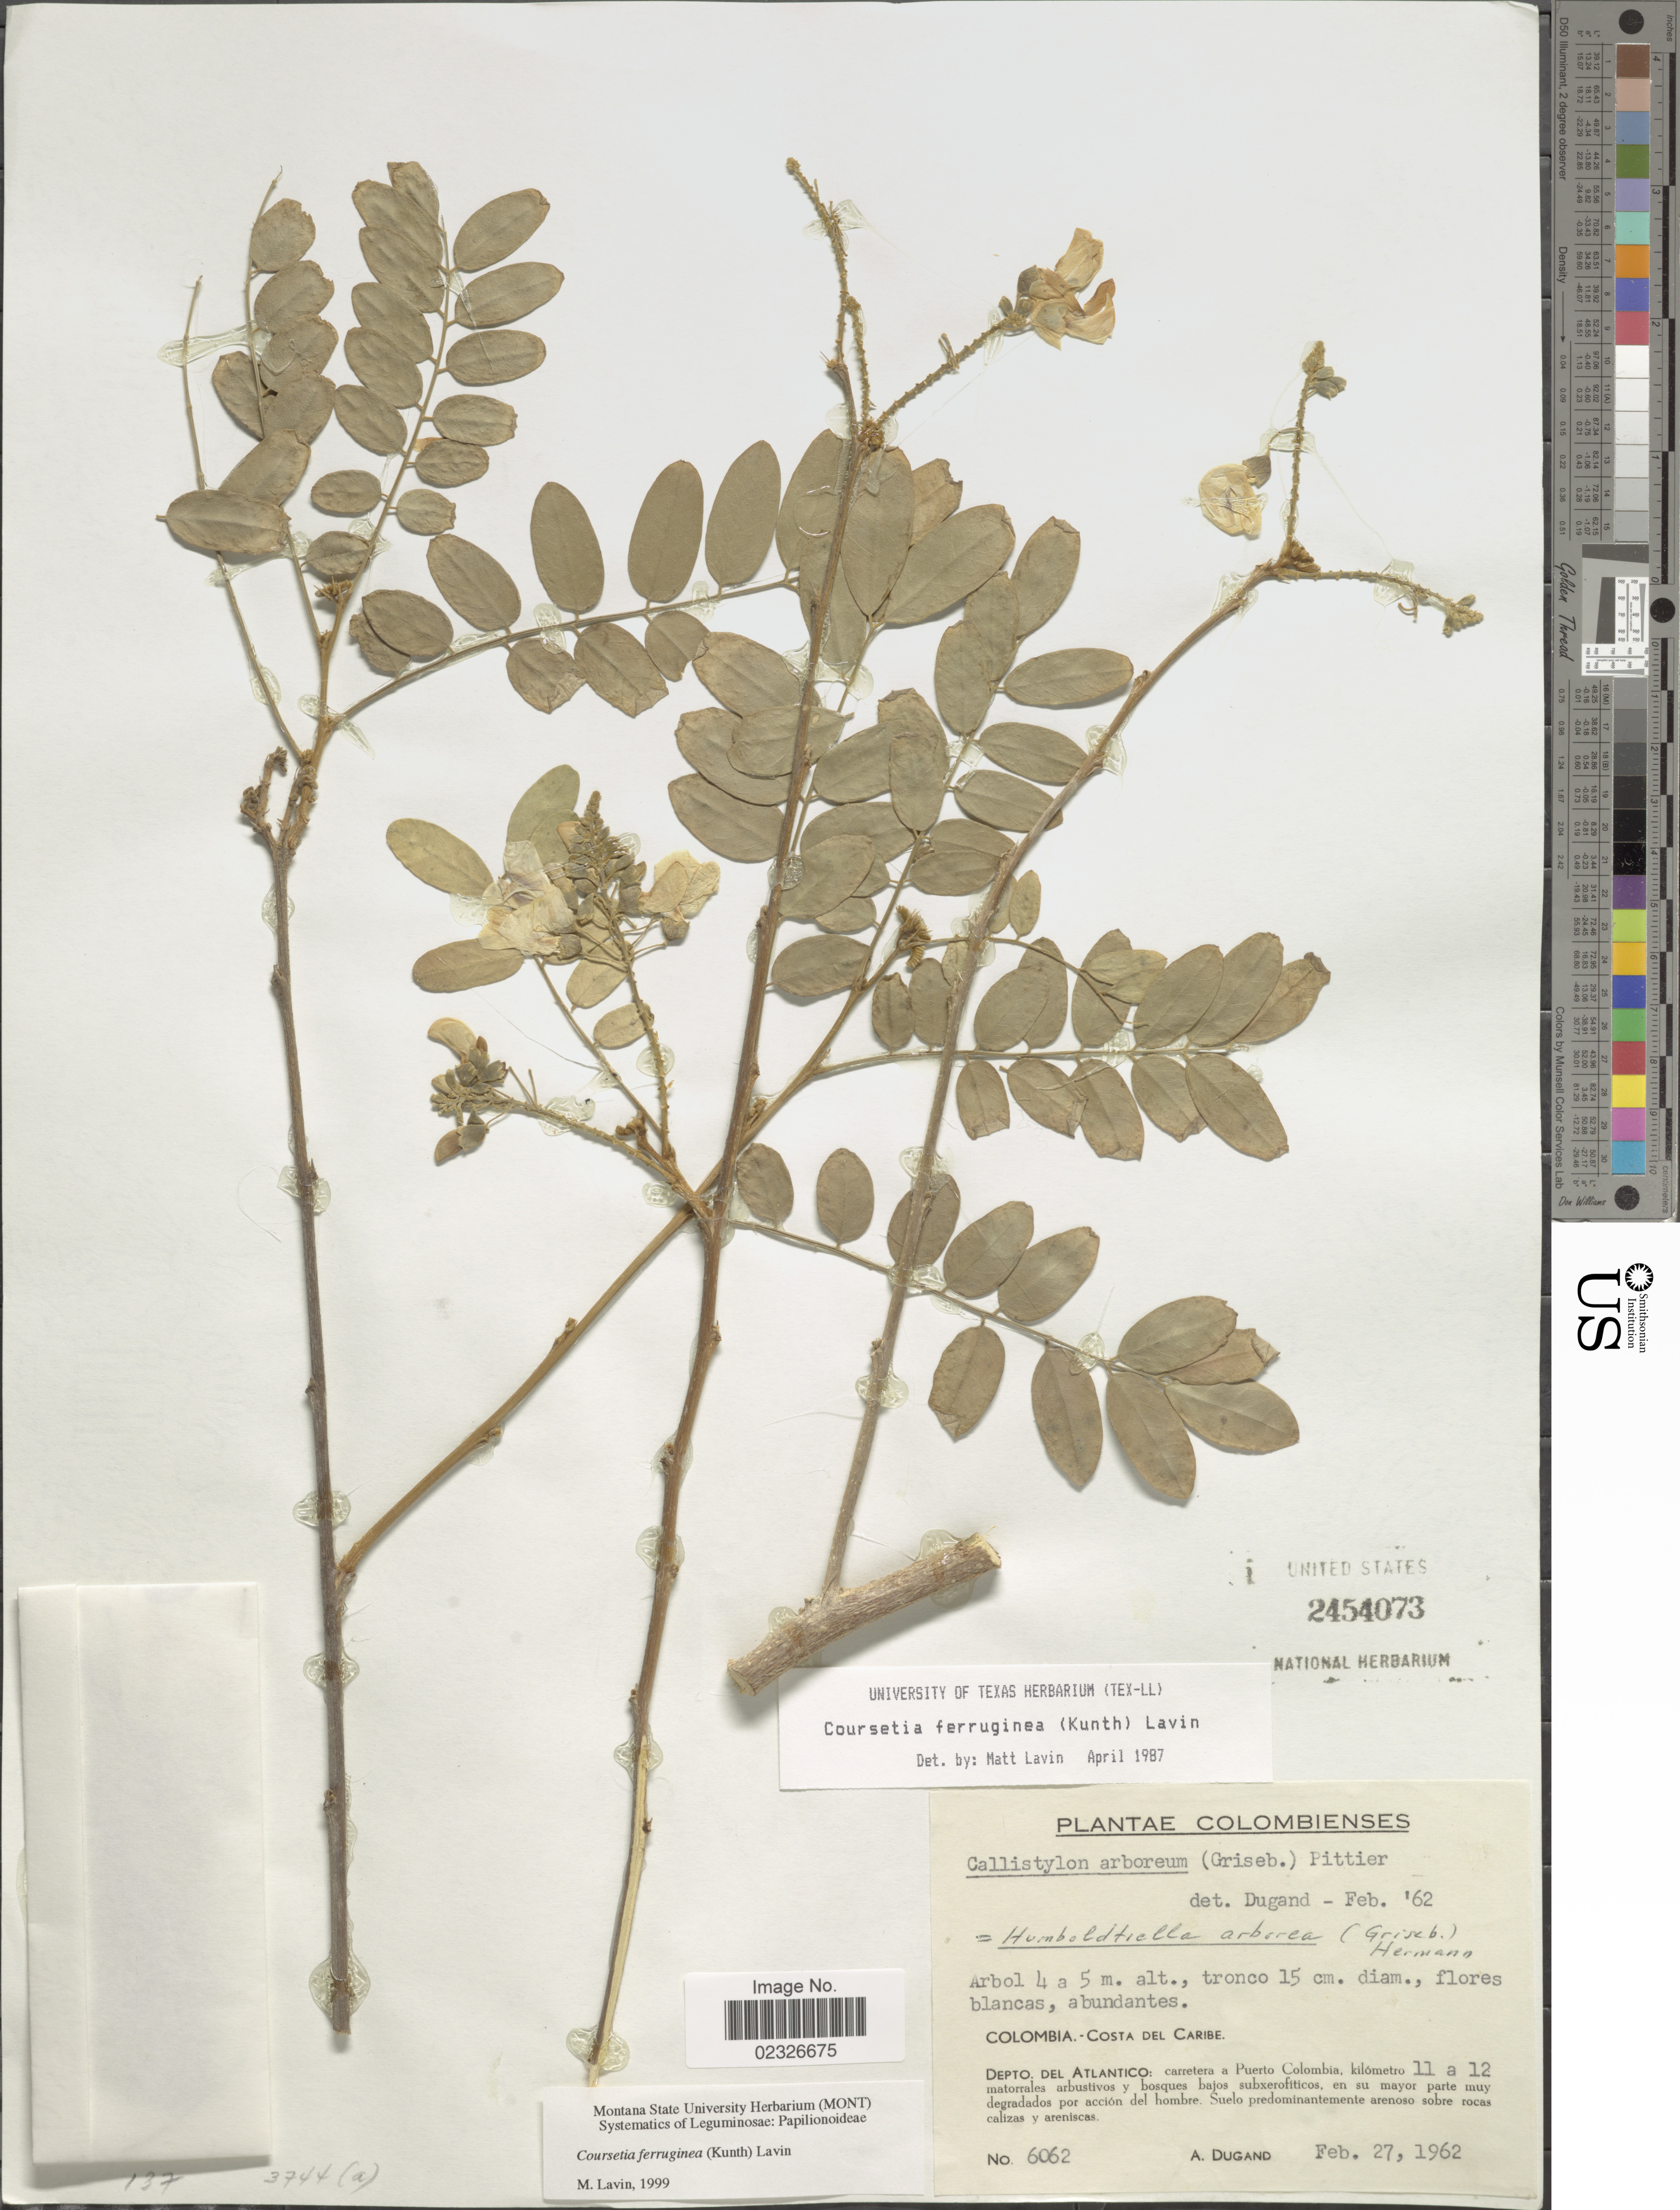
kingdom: Plantae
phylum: Tracheophyta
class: Magnoliopsida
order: Fabales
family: Fabaceae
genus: Coursetia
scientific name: Coursetia ferruginea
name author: (Kunth) Lavin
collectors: A. Dugand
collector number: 6062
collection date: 1962-02-27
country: Colombia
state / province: Atlántico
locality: Depto. del AtlanticoP: carretera a Puerto Colombia, kilómetro 11 a 12 matorrales arbustivos y bosques bajos subxerofiticos, en su mayor parte muy degradados por acción del hombre.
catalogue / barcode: US 2454073